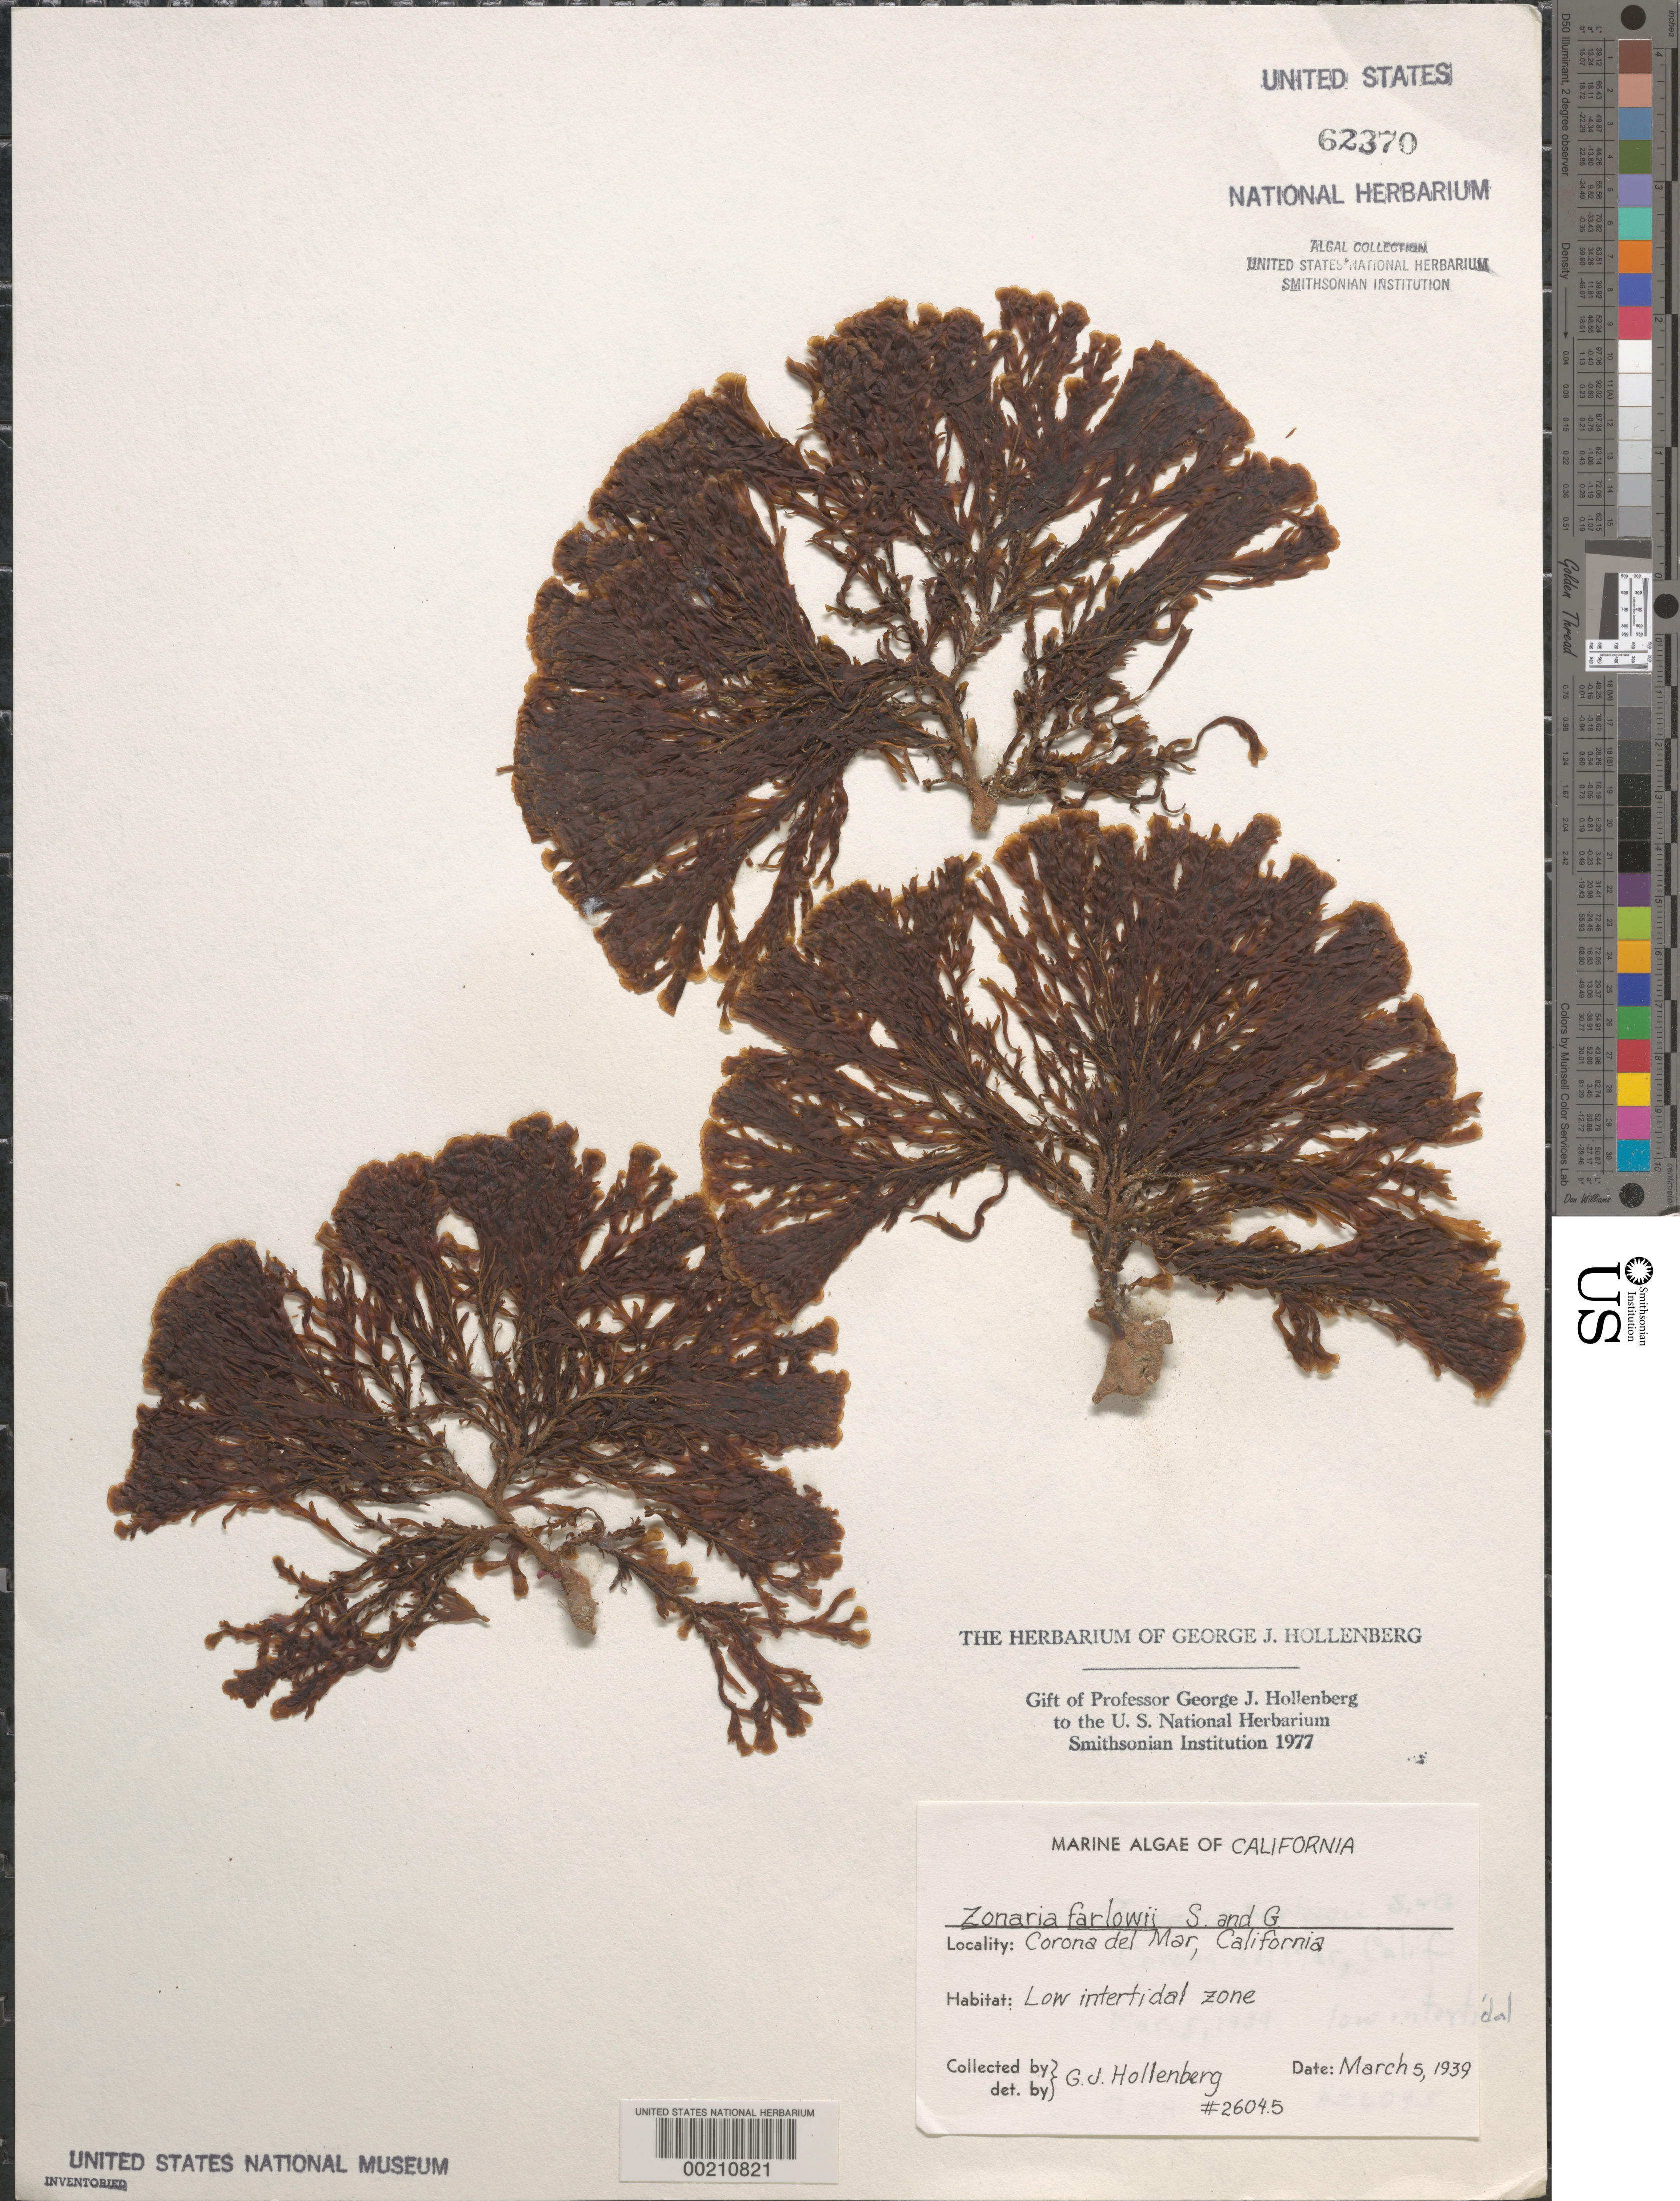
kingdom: Chromista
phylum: Ochrophyta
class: Phaeophyceae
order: Dictyotales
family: Dictyotaceae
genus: Zonaria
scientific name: Zonaria farlowii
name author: Setch. & N.L. Gardner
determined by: Hollenberg, George J.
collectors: G. Hollenberg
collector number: GJH 2604.5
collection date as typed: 05 Mar 1939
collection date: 1939-03-05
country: United States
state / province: California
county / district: Orange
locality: Corona del Mar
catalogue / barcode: US 62370